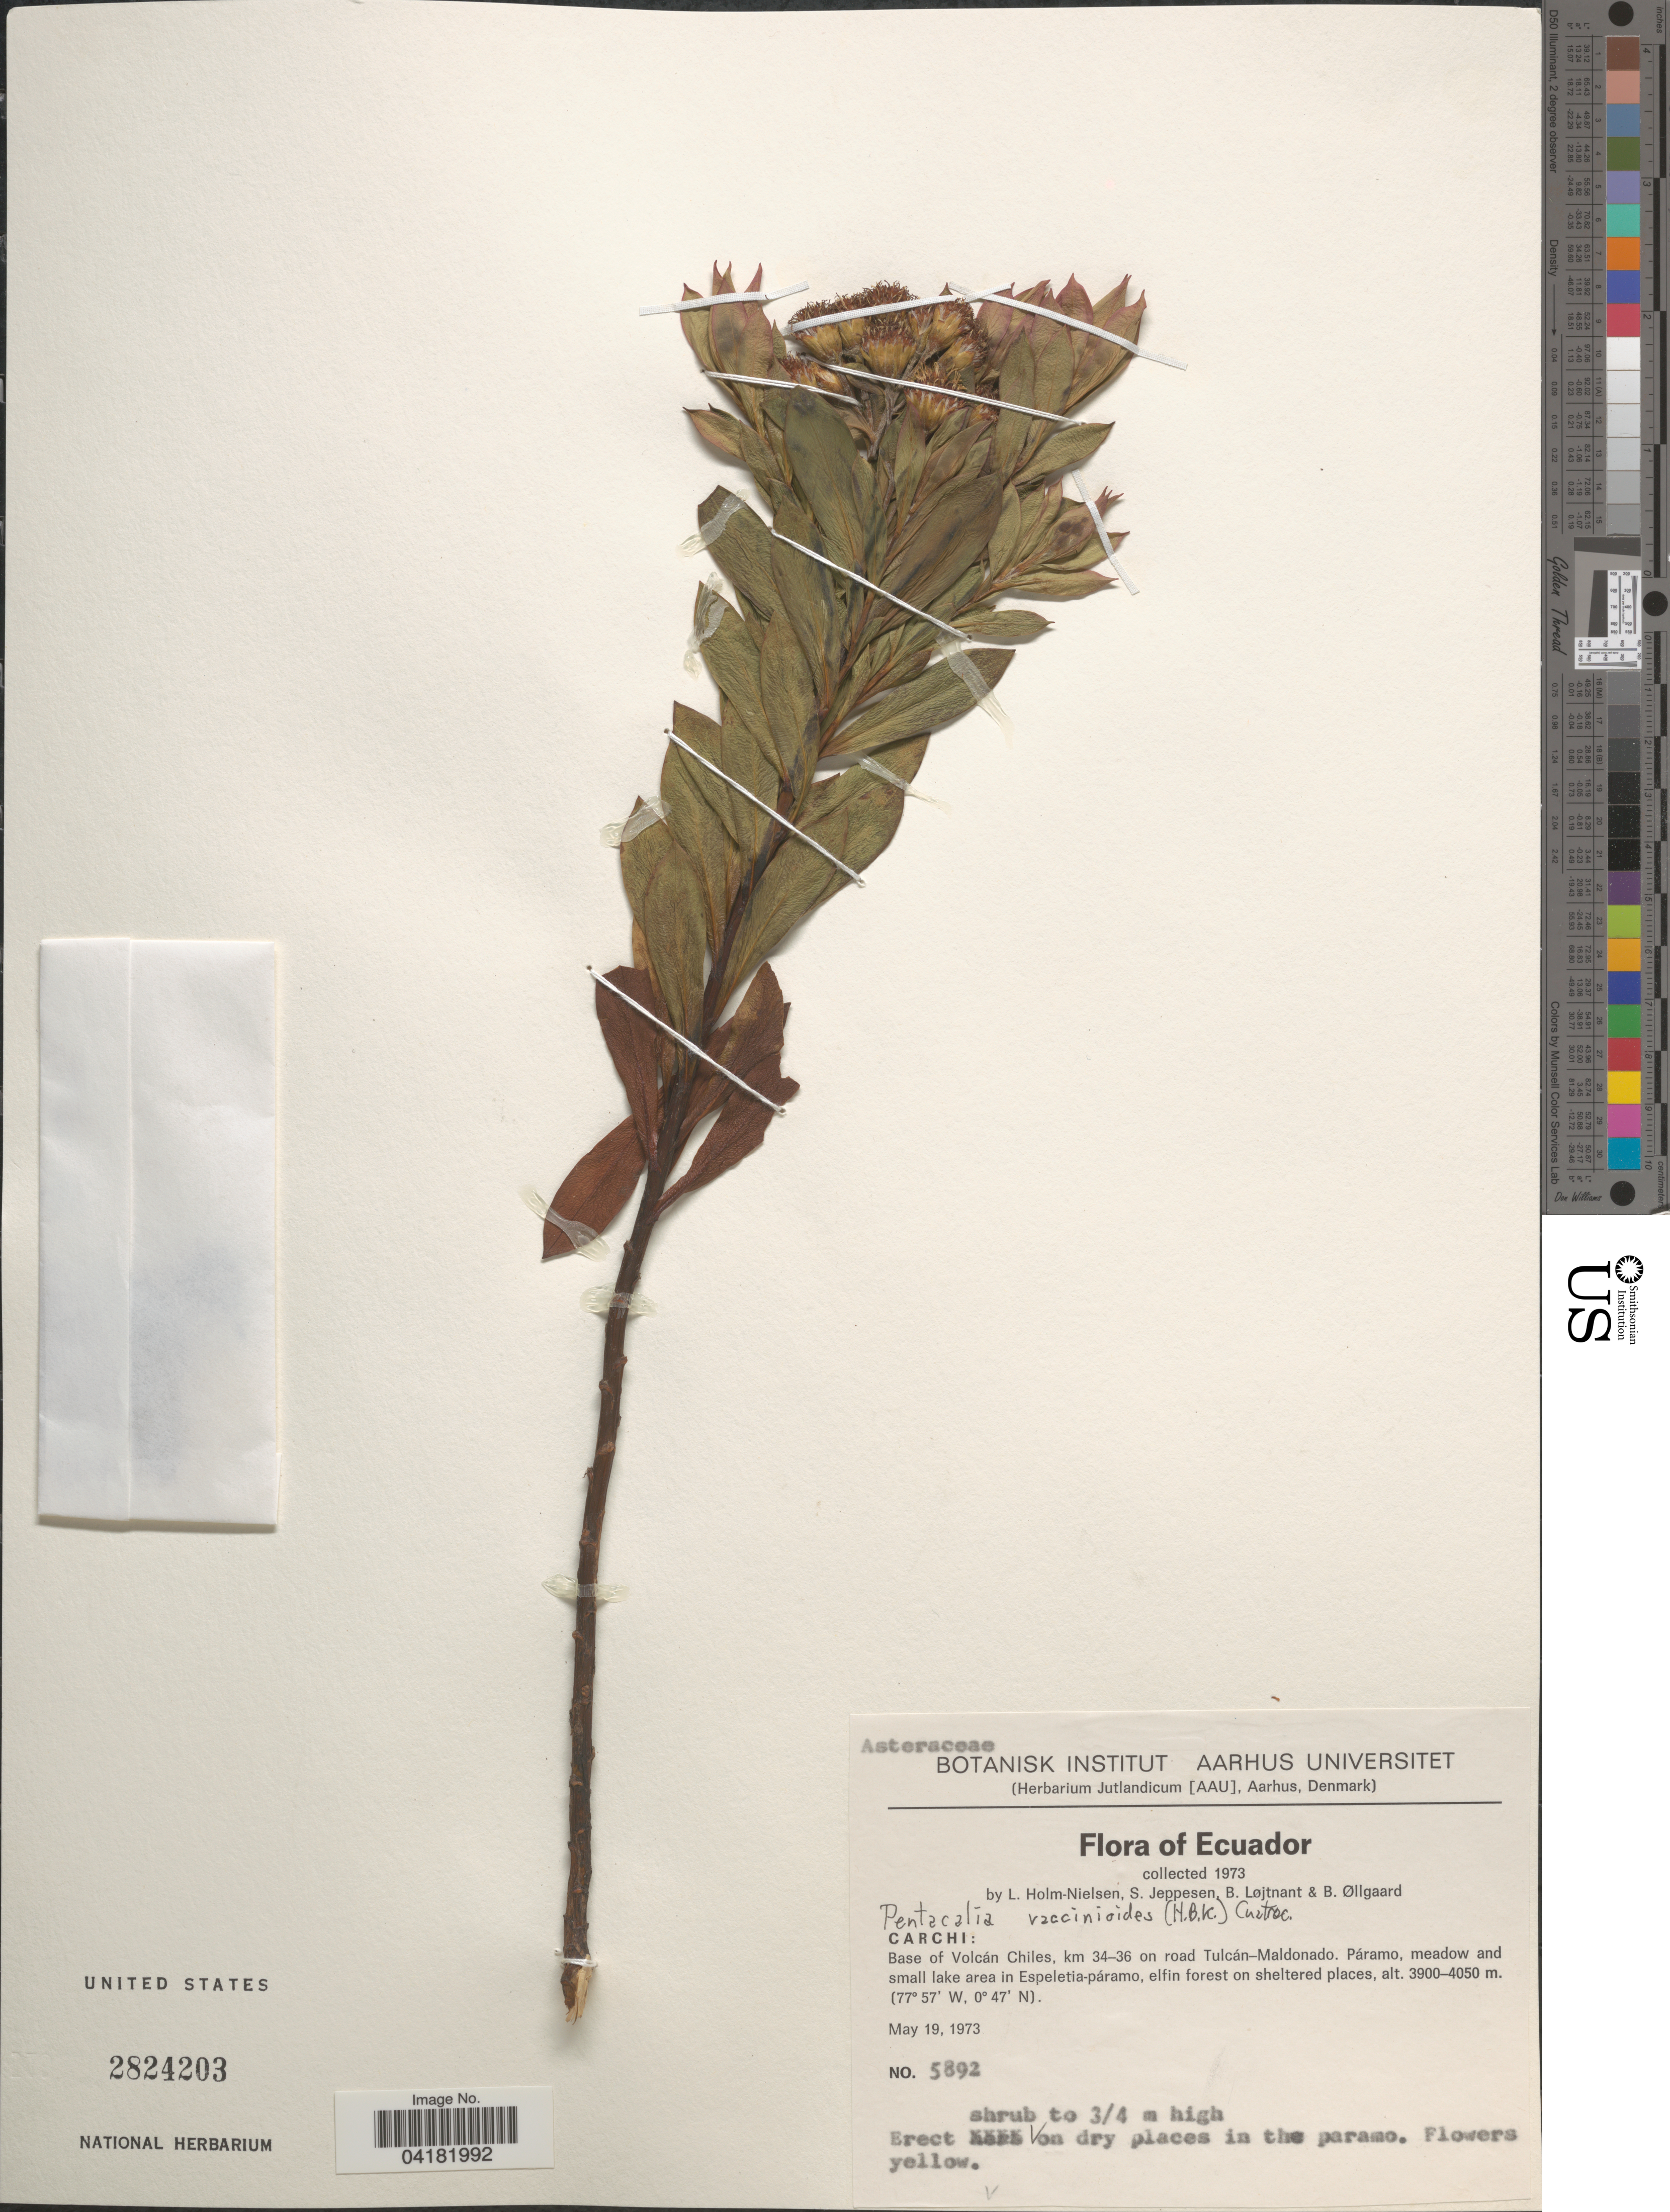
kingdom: Plantae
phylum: Tracheophyta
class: Magnoliopsida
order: Asterales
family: Asteraceae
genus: Pentacalia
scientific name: Pentacalia vaccinioides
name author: (Kunth) Cuatrec.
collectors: L. Holm-Nielsen, S. Jeppesen, B. Löjtnant & B. Øllgaard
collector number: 5892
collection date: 1973-05-19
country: Ecuador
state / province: Carchi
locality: Base of Volcán Chiles, km 34-36 on road Tulcán-Maldonado.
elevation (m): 3900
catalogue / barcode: US 2824203